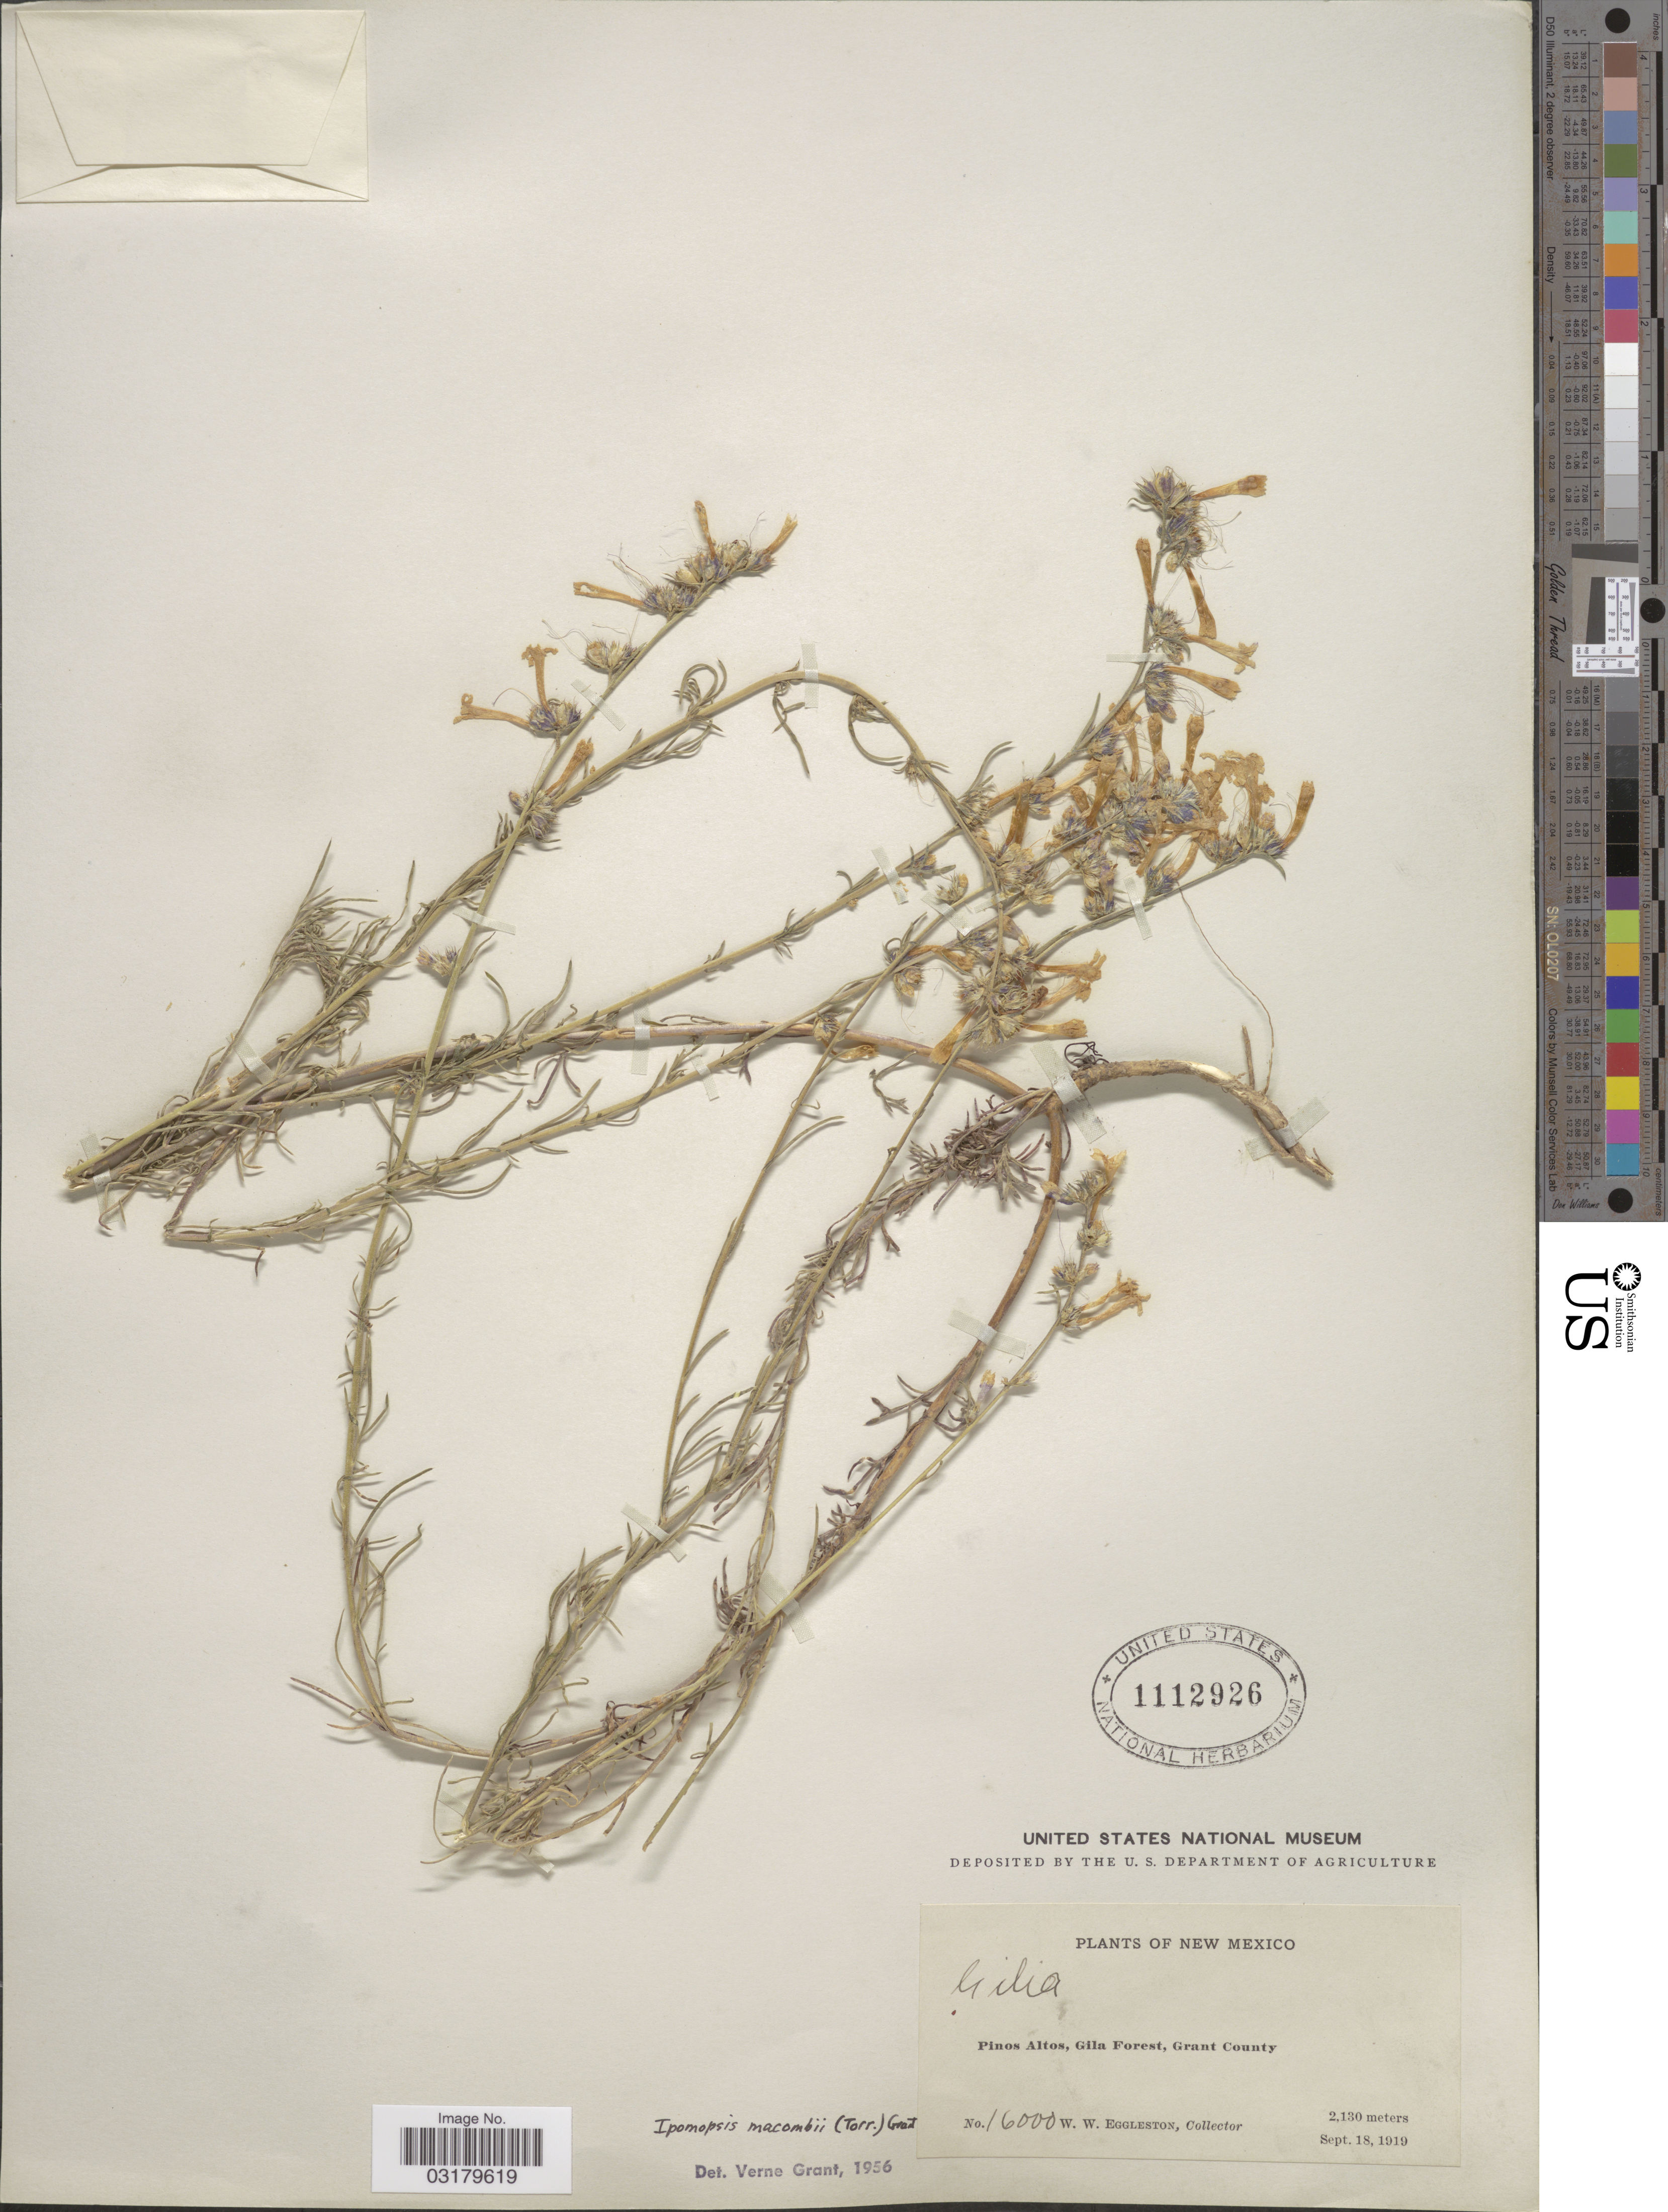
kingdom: Plantae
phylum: Tracheophyta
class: Magnoliopsida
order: Ericales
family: Polemoniaceae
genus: Ipomopsis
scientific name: Ipomopsis macombii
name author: (Torr. ex A. Gray) V.E. Grant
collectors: W. W. Eggleston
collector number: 16000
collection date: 1919-09-18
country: United States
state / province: New Mexico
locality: Pinos Altos, Gila Forest, Grant County.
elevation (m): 2130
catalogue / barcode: US 1112926